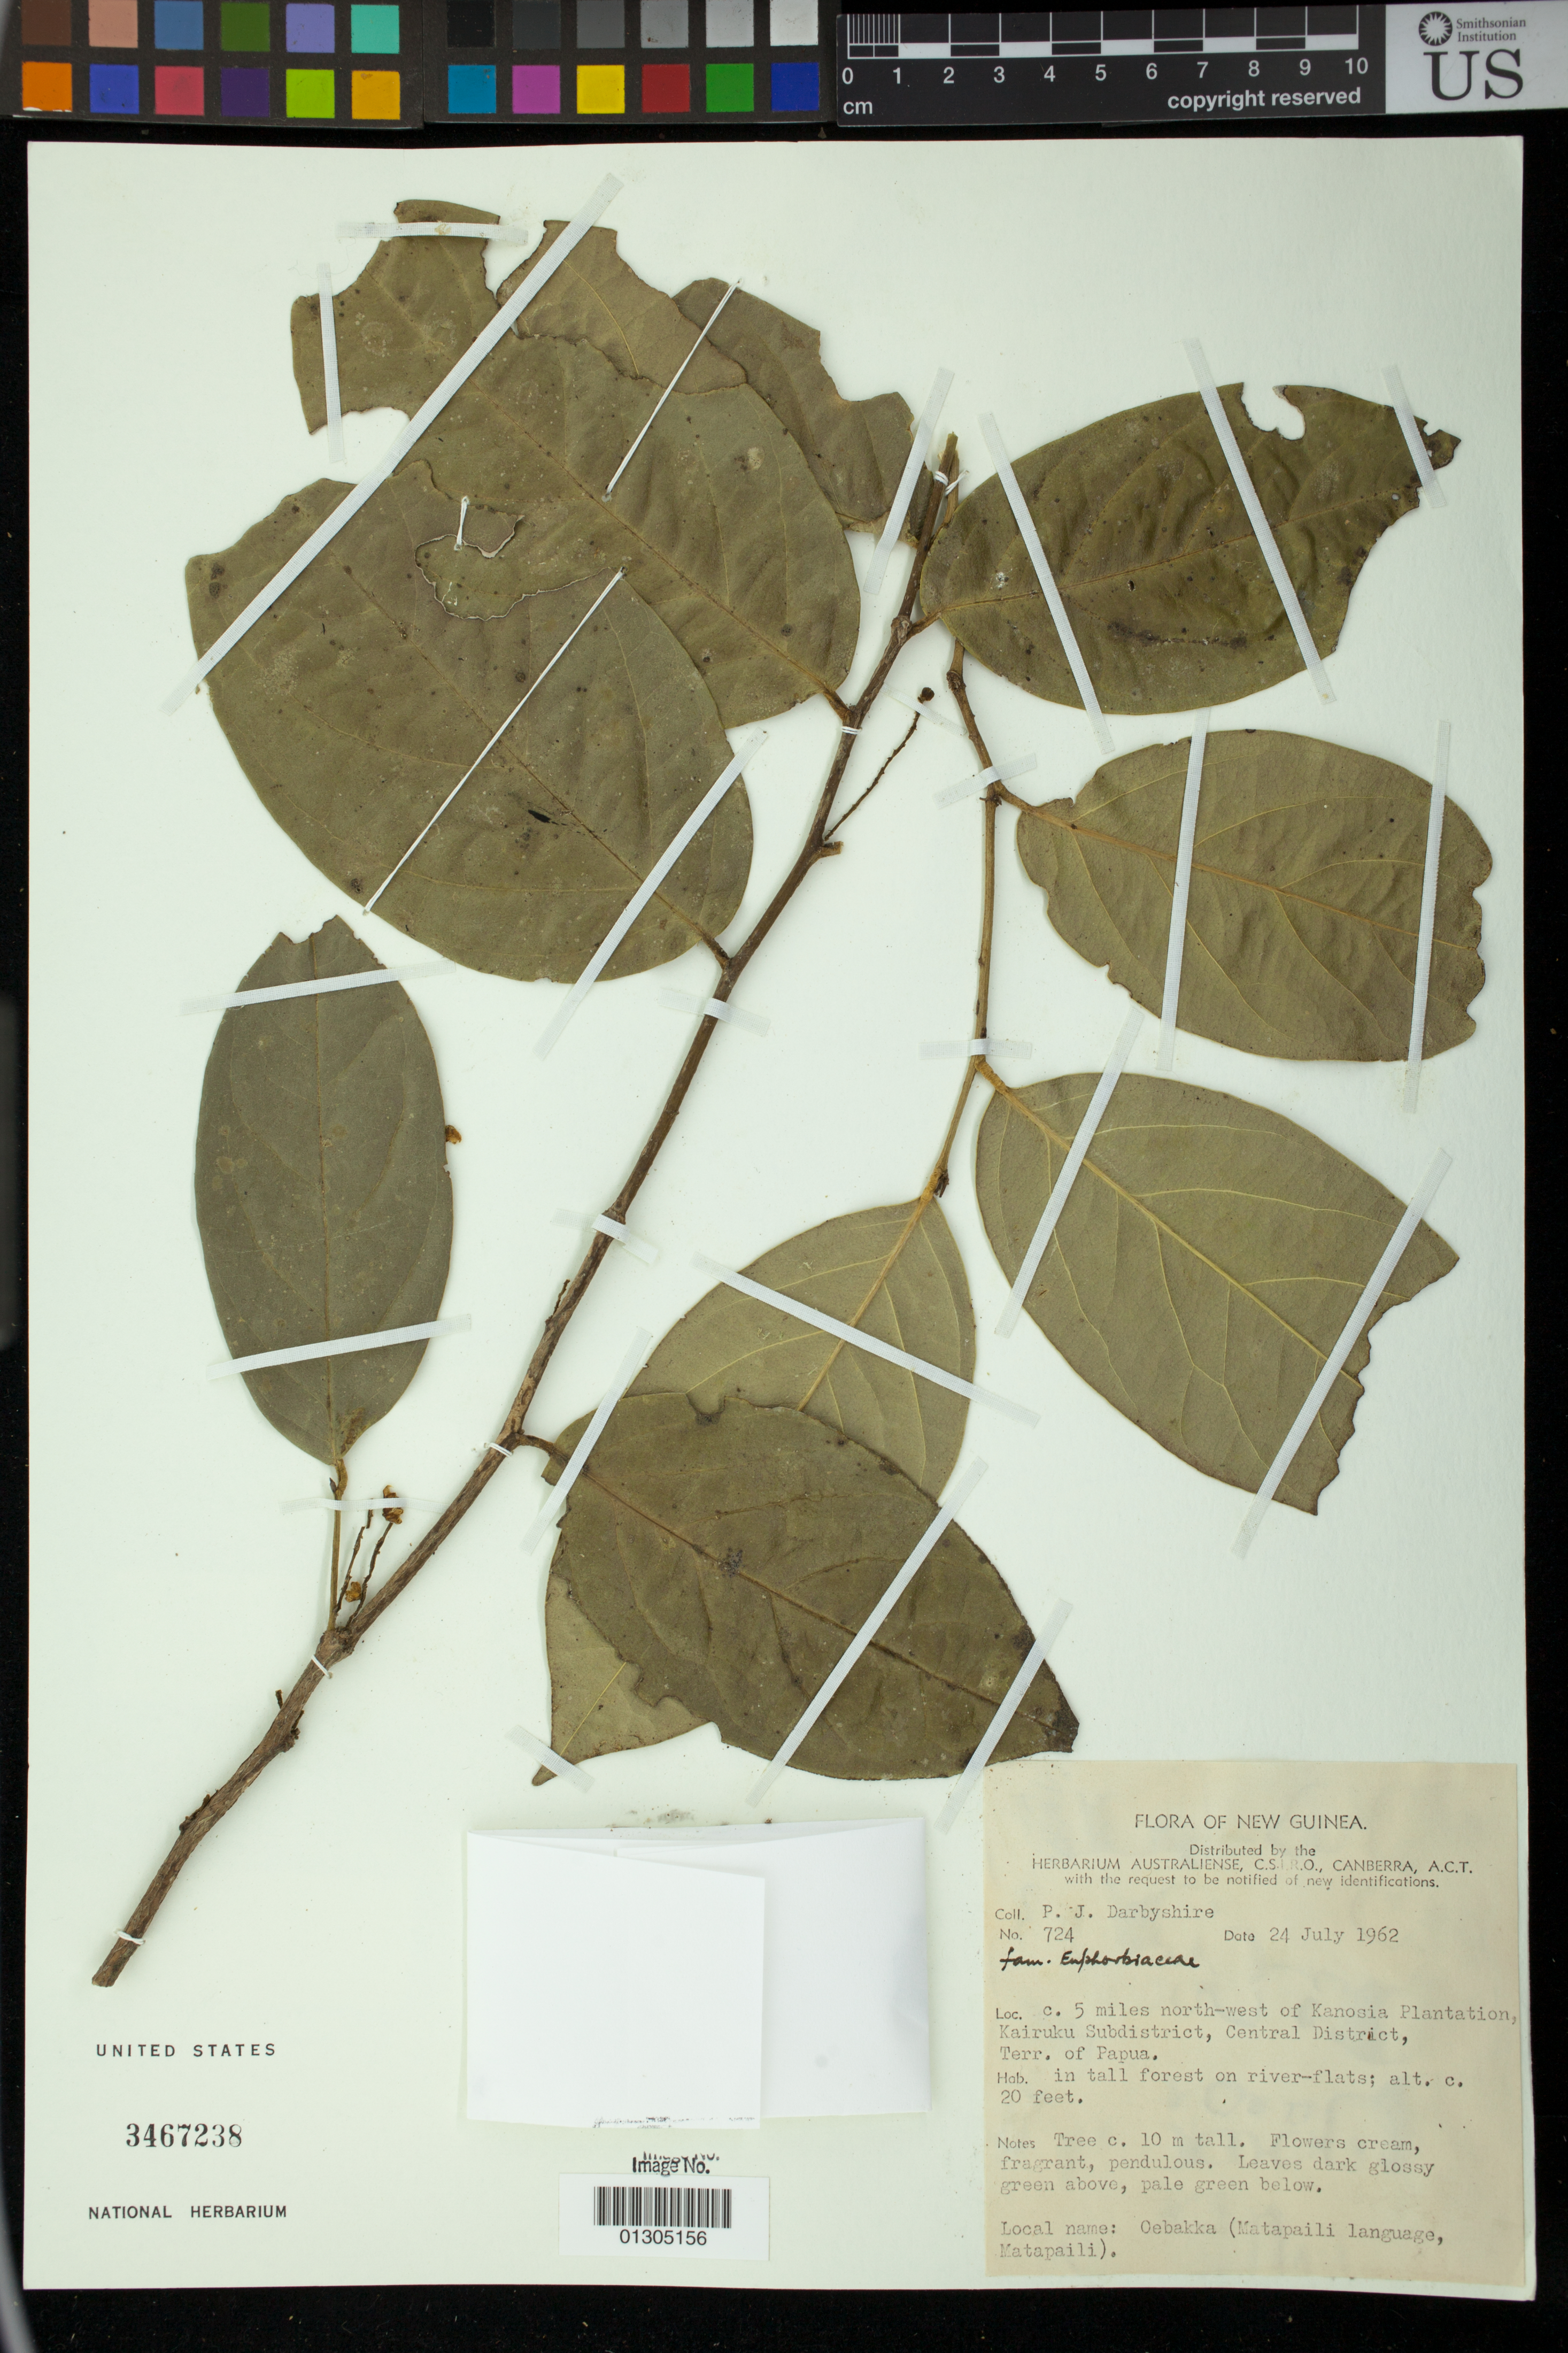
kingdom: Plantae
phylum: Tracheophyta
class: Magnoliopsida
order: Malpighiales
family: Euphorbiaceae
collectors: P. Darbyshire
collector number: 724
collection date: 1962-07-24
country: Papua New Guinea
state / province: Central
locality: c. 5 miles north-west of Kanosia Plantation, Kairuku Subdistrict,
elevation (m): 6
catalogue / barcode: US 3467238